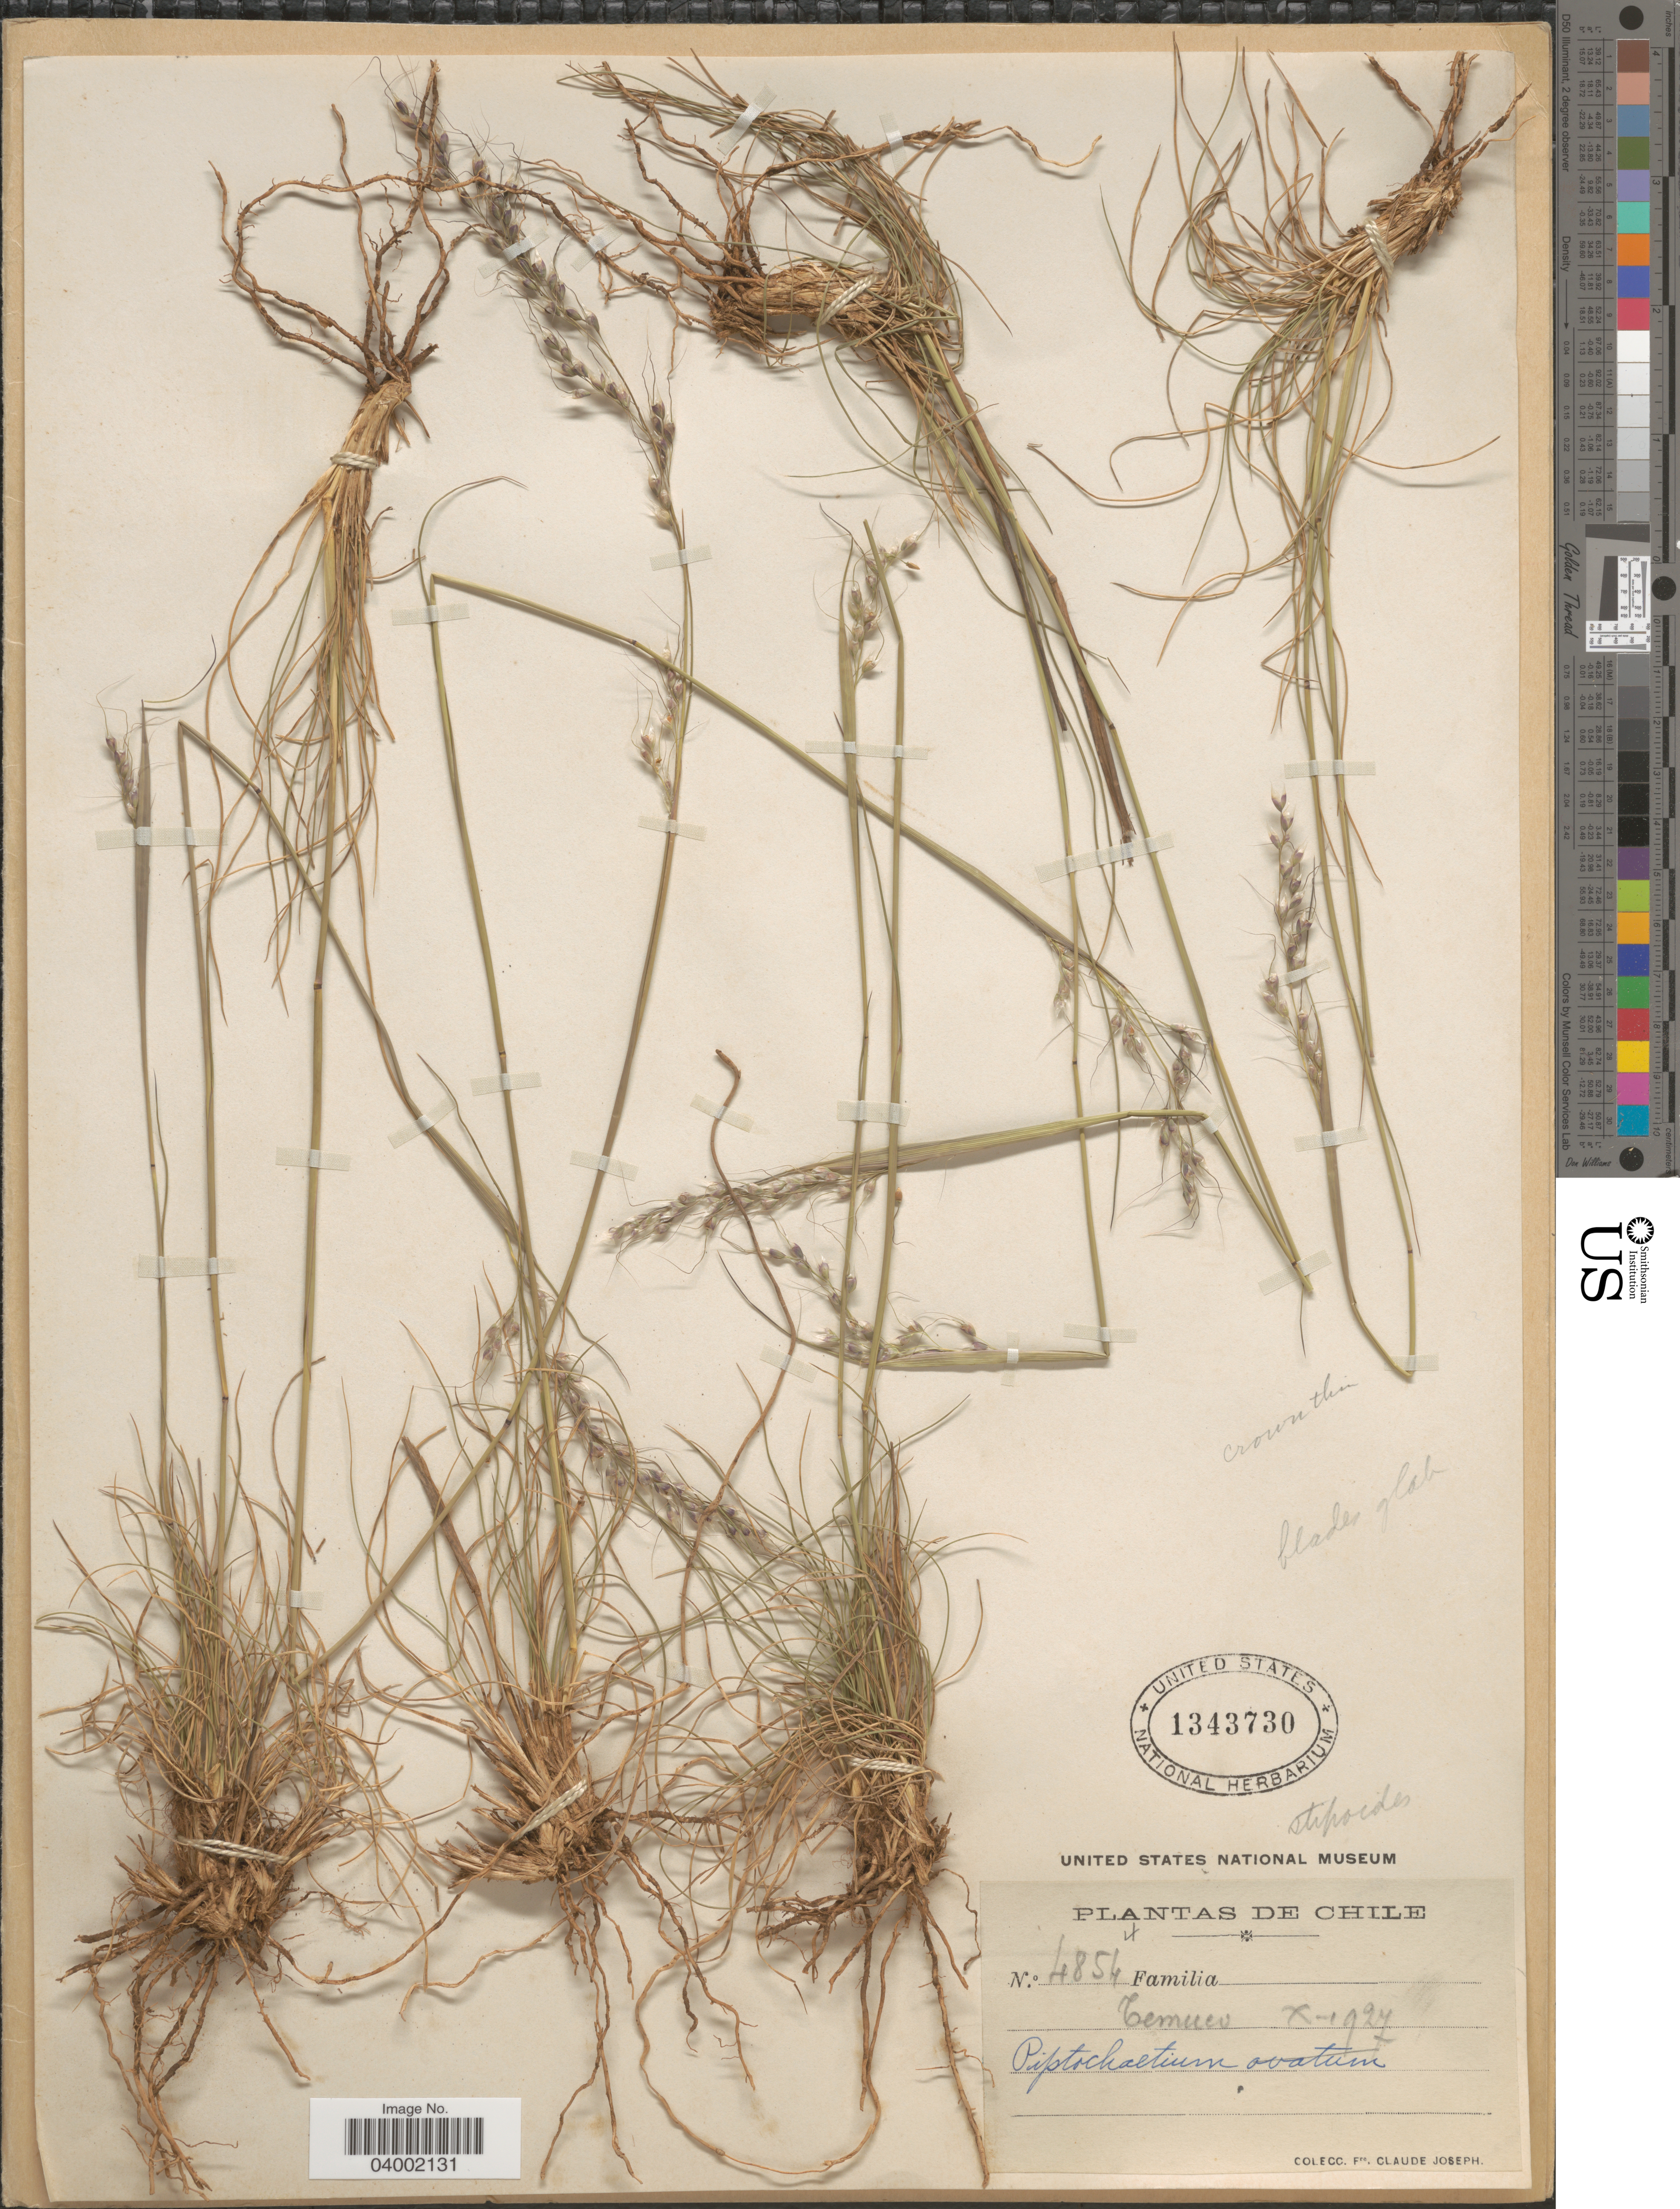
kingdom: Plantae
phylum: Tracheophyta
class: Liliopsida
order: Poales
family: Poaceae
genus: Piptochaetium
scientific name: Piptochaetium stipoides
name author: (Trin. & Rupr.) Hack. & Arechav.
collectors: Bro. Claude-Joseph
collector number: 4854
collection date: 1927-10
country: Chile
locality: Temuco.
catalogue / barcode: US 1343730